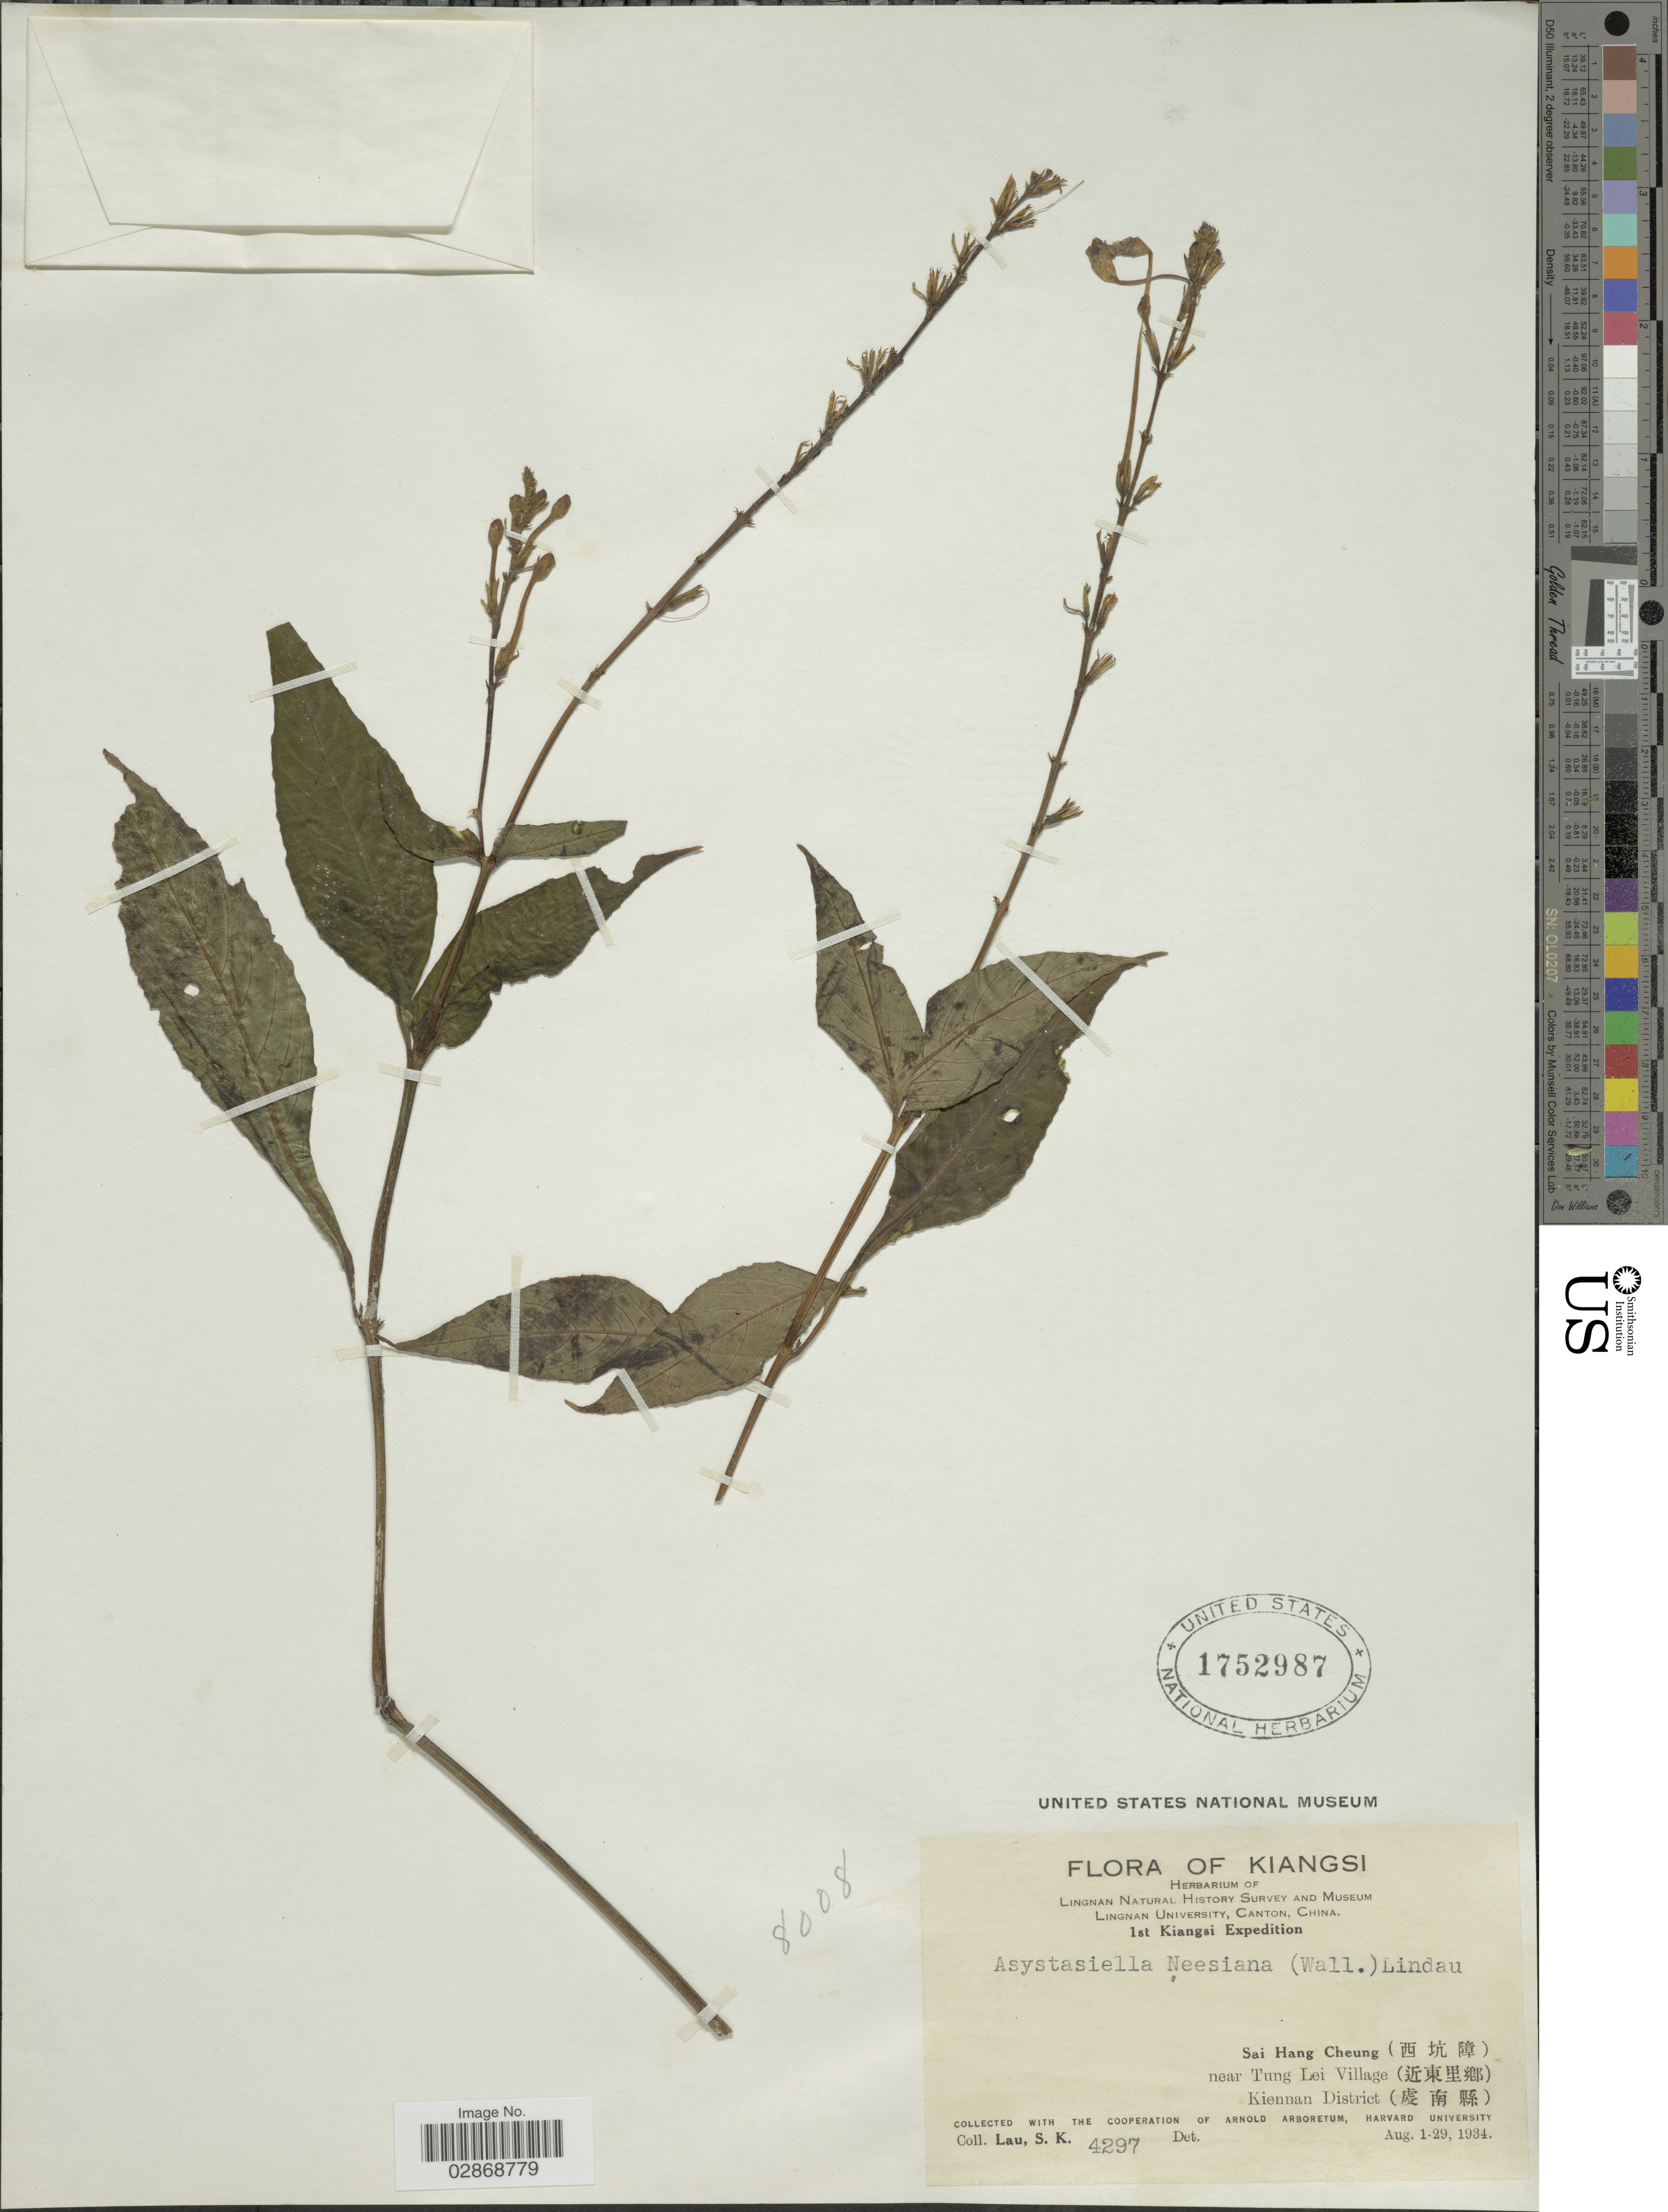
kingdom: Plantae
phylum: Tracheophyta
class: Magnoliopsida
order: Lamiales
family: Acanthaceae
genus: Asystasiella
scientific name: Asystasiella neesiana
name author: (Wall.) Lindau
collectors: S. K. Lau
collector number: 4297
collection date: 1934-08-01/1934-08-29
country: China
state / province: Guangxi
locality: Kiangsi. Sai Hang Cheung (X) near Tung Lei Village (X). Kiennan District (X).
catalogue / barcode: US 1752987